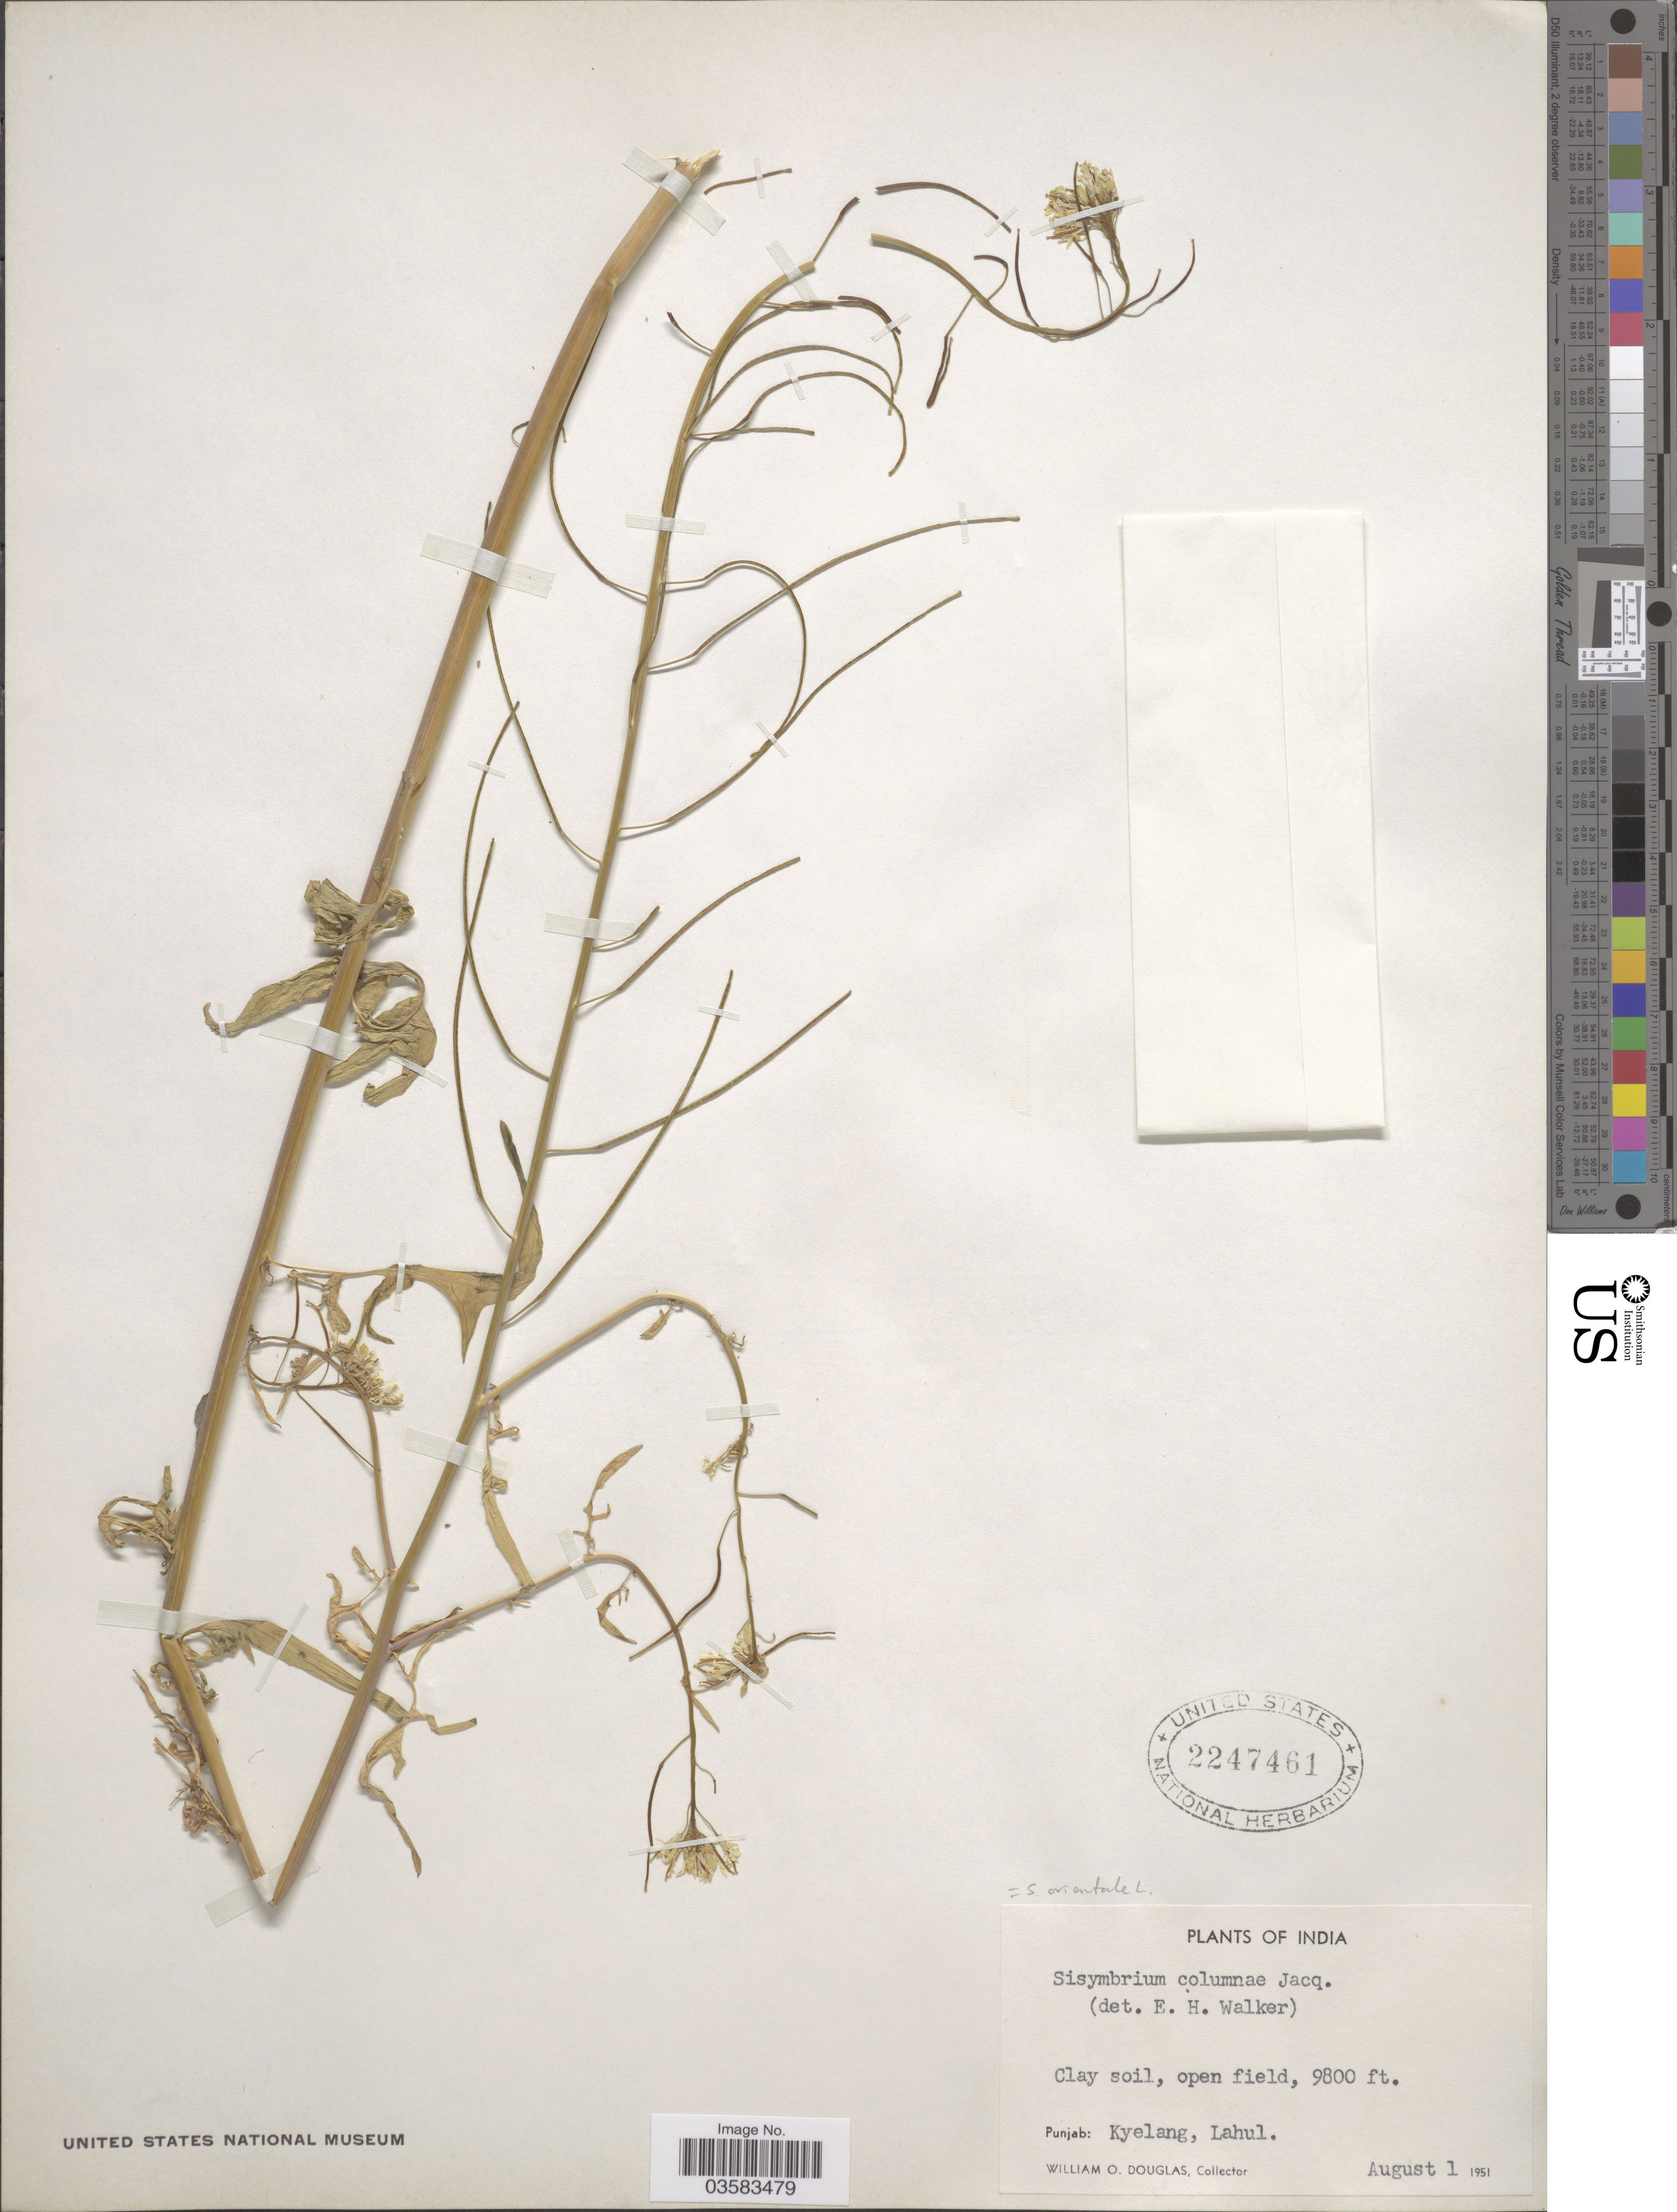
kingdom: Plantae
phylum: Tracheophyta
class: Magnoliopsida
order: Brassicales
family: Brassicaceae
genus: Sisymbrium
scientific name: Sisymbrium orientale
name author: L.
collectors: W. Douglas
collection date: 1951-08-01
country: India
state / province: Punjab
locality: Kyelang, Lahul.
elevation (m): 2987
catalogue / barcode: US 2247461